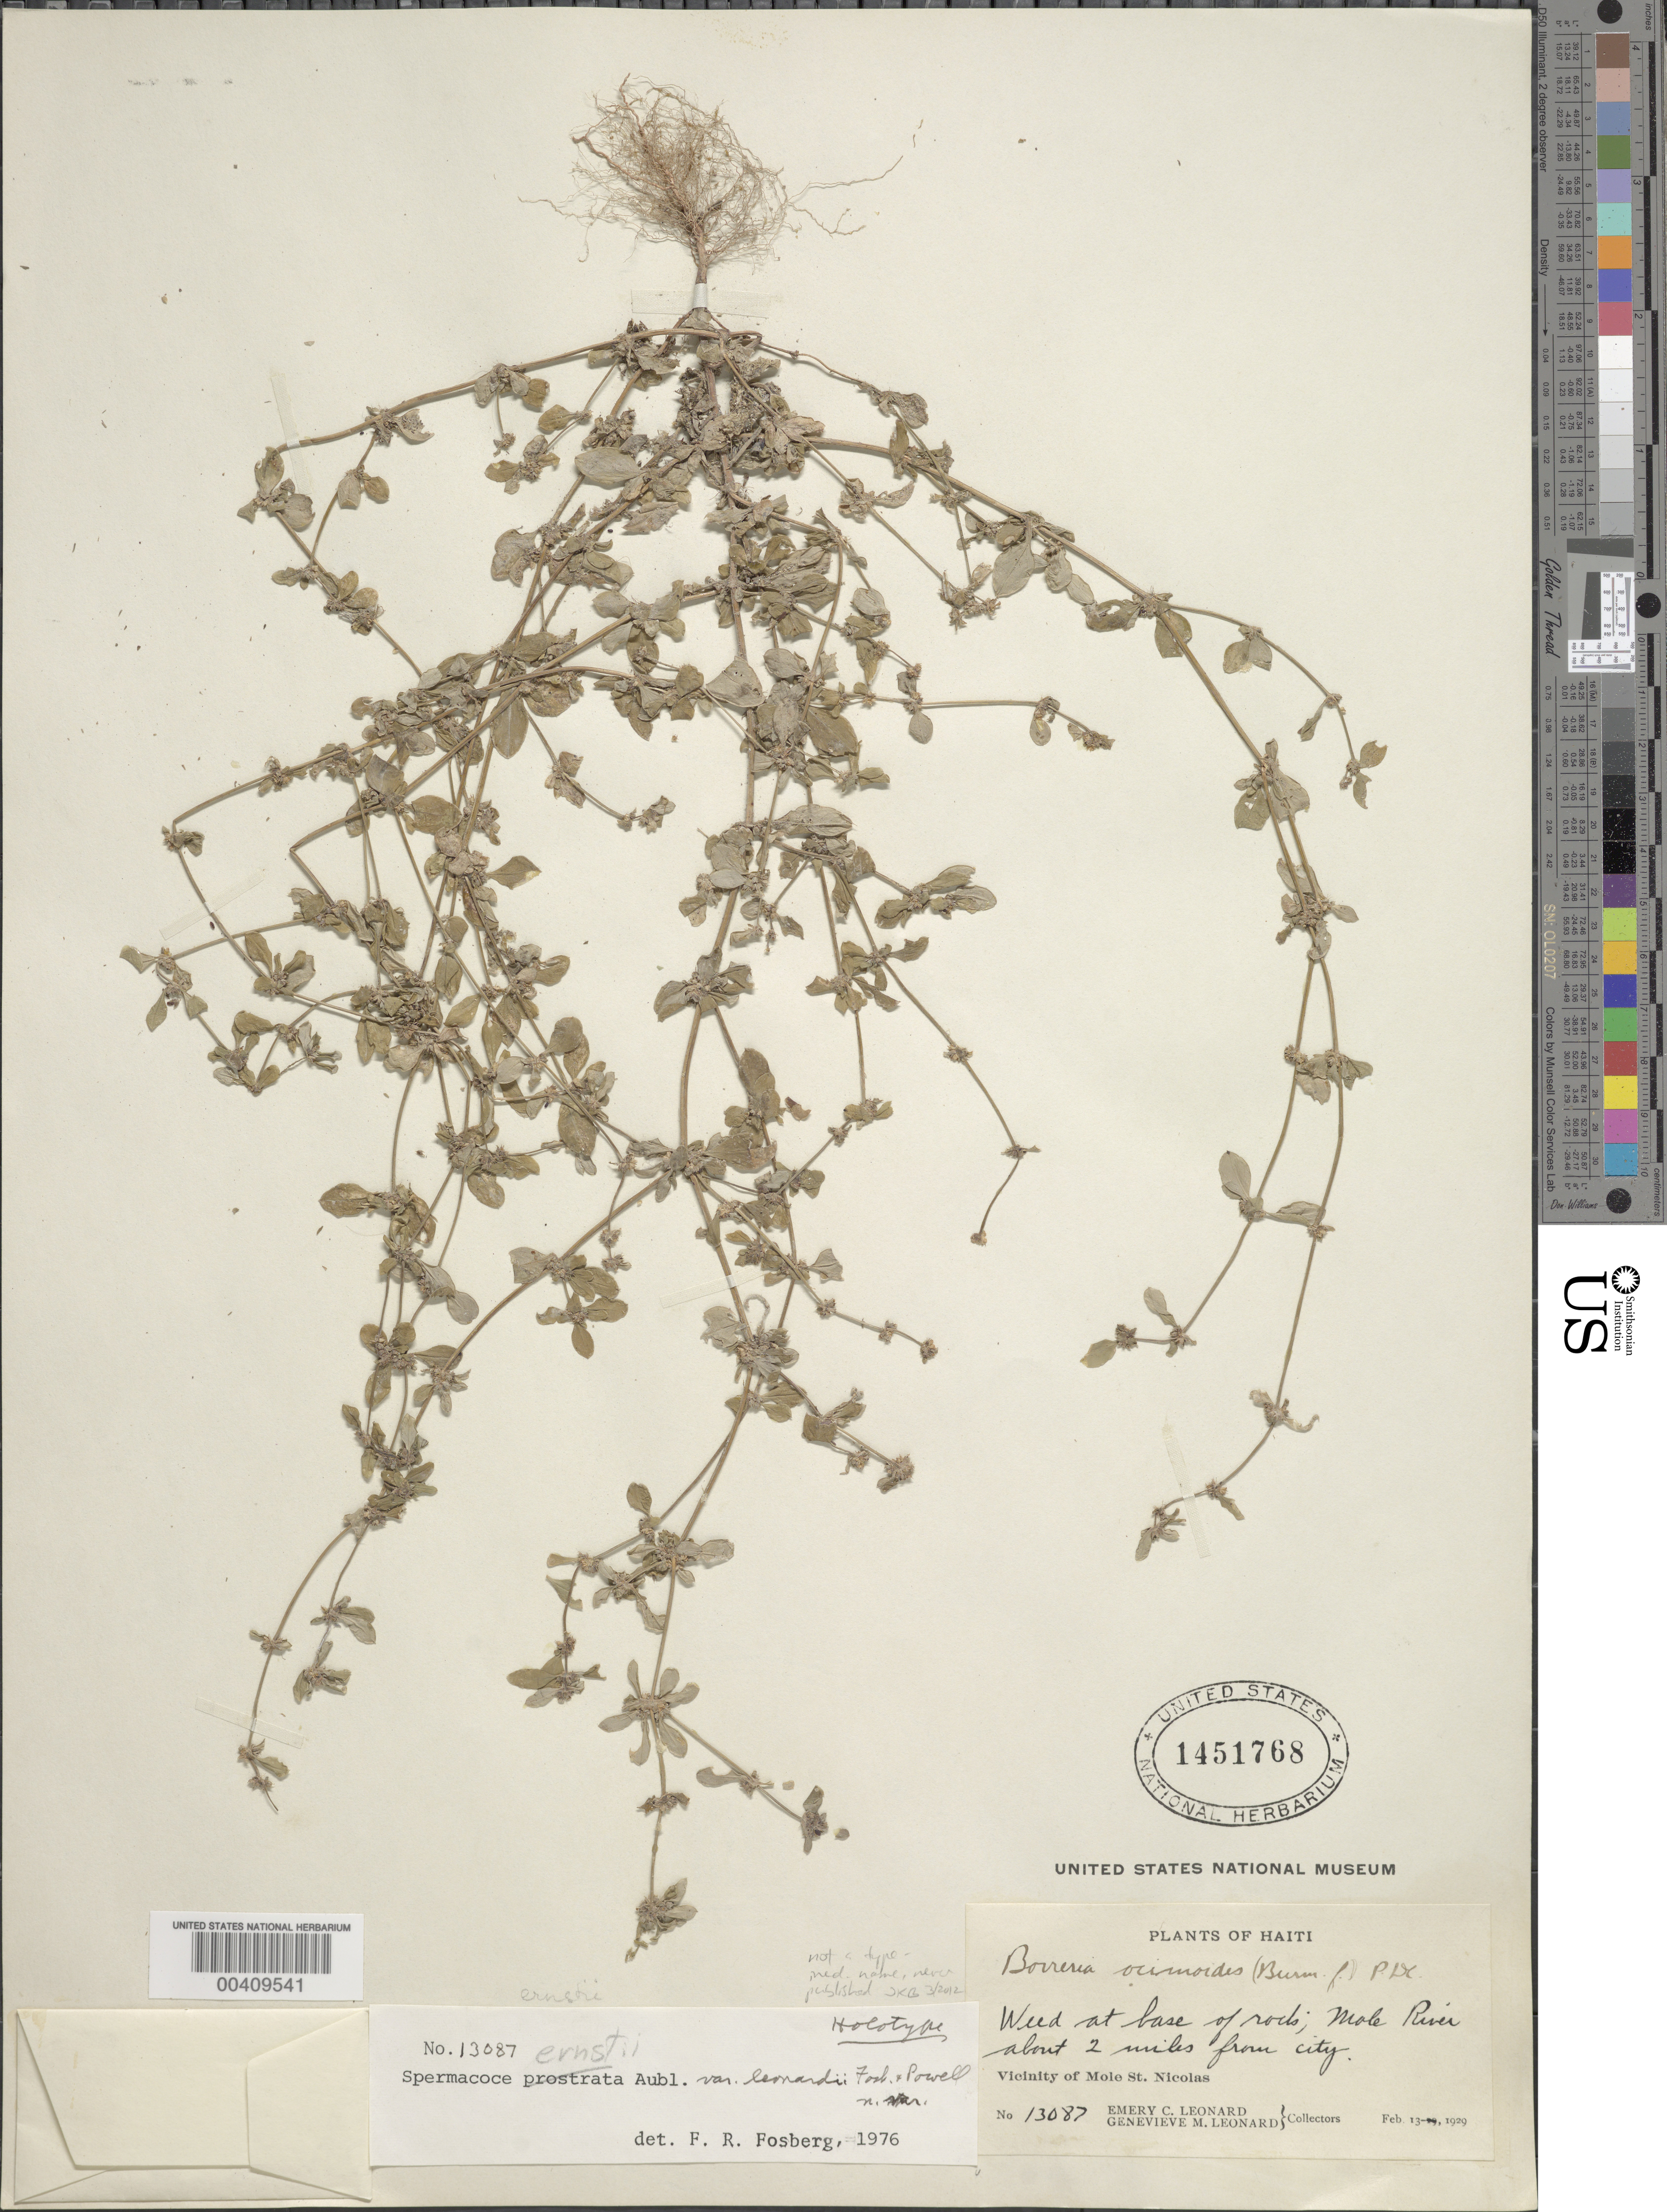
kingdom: Plantae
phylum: Tracheophyta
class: Magnoliopsida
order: Gentianales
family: Rubiaceae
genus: Spermacoce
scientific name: Spermacoce ernstii var. leonardii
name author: Fosberg & D.A. Powell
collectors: E. C. Leonard & G. M. Leonard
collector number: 13087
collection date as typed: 13 Feb 1929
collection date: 1929-02-13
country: Haiti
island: Greater Antilles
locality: Vicinity of Mole St. Nicolas, Mole River ca 2 mi from city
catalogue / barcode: US 1451768